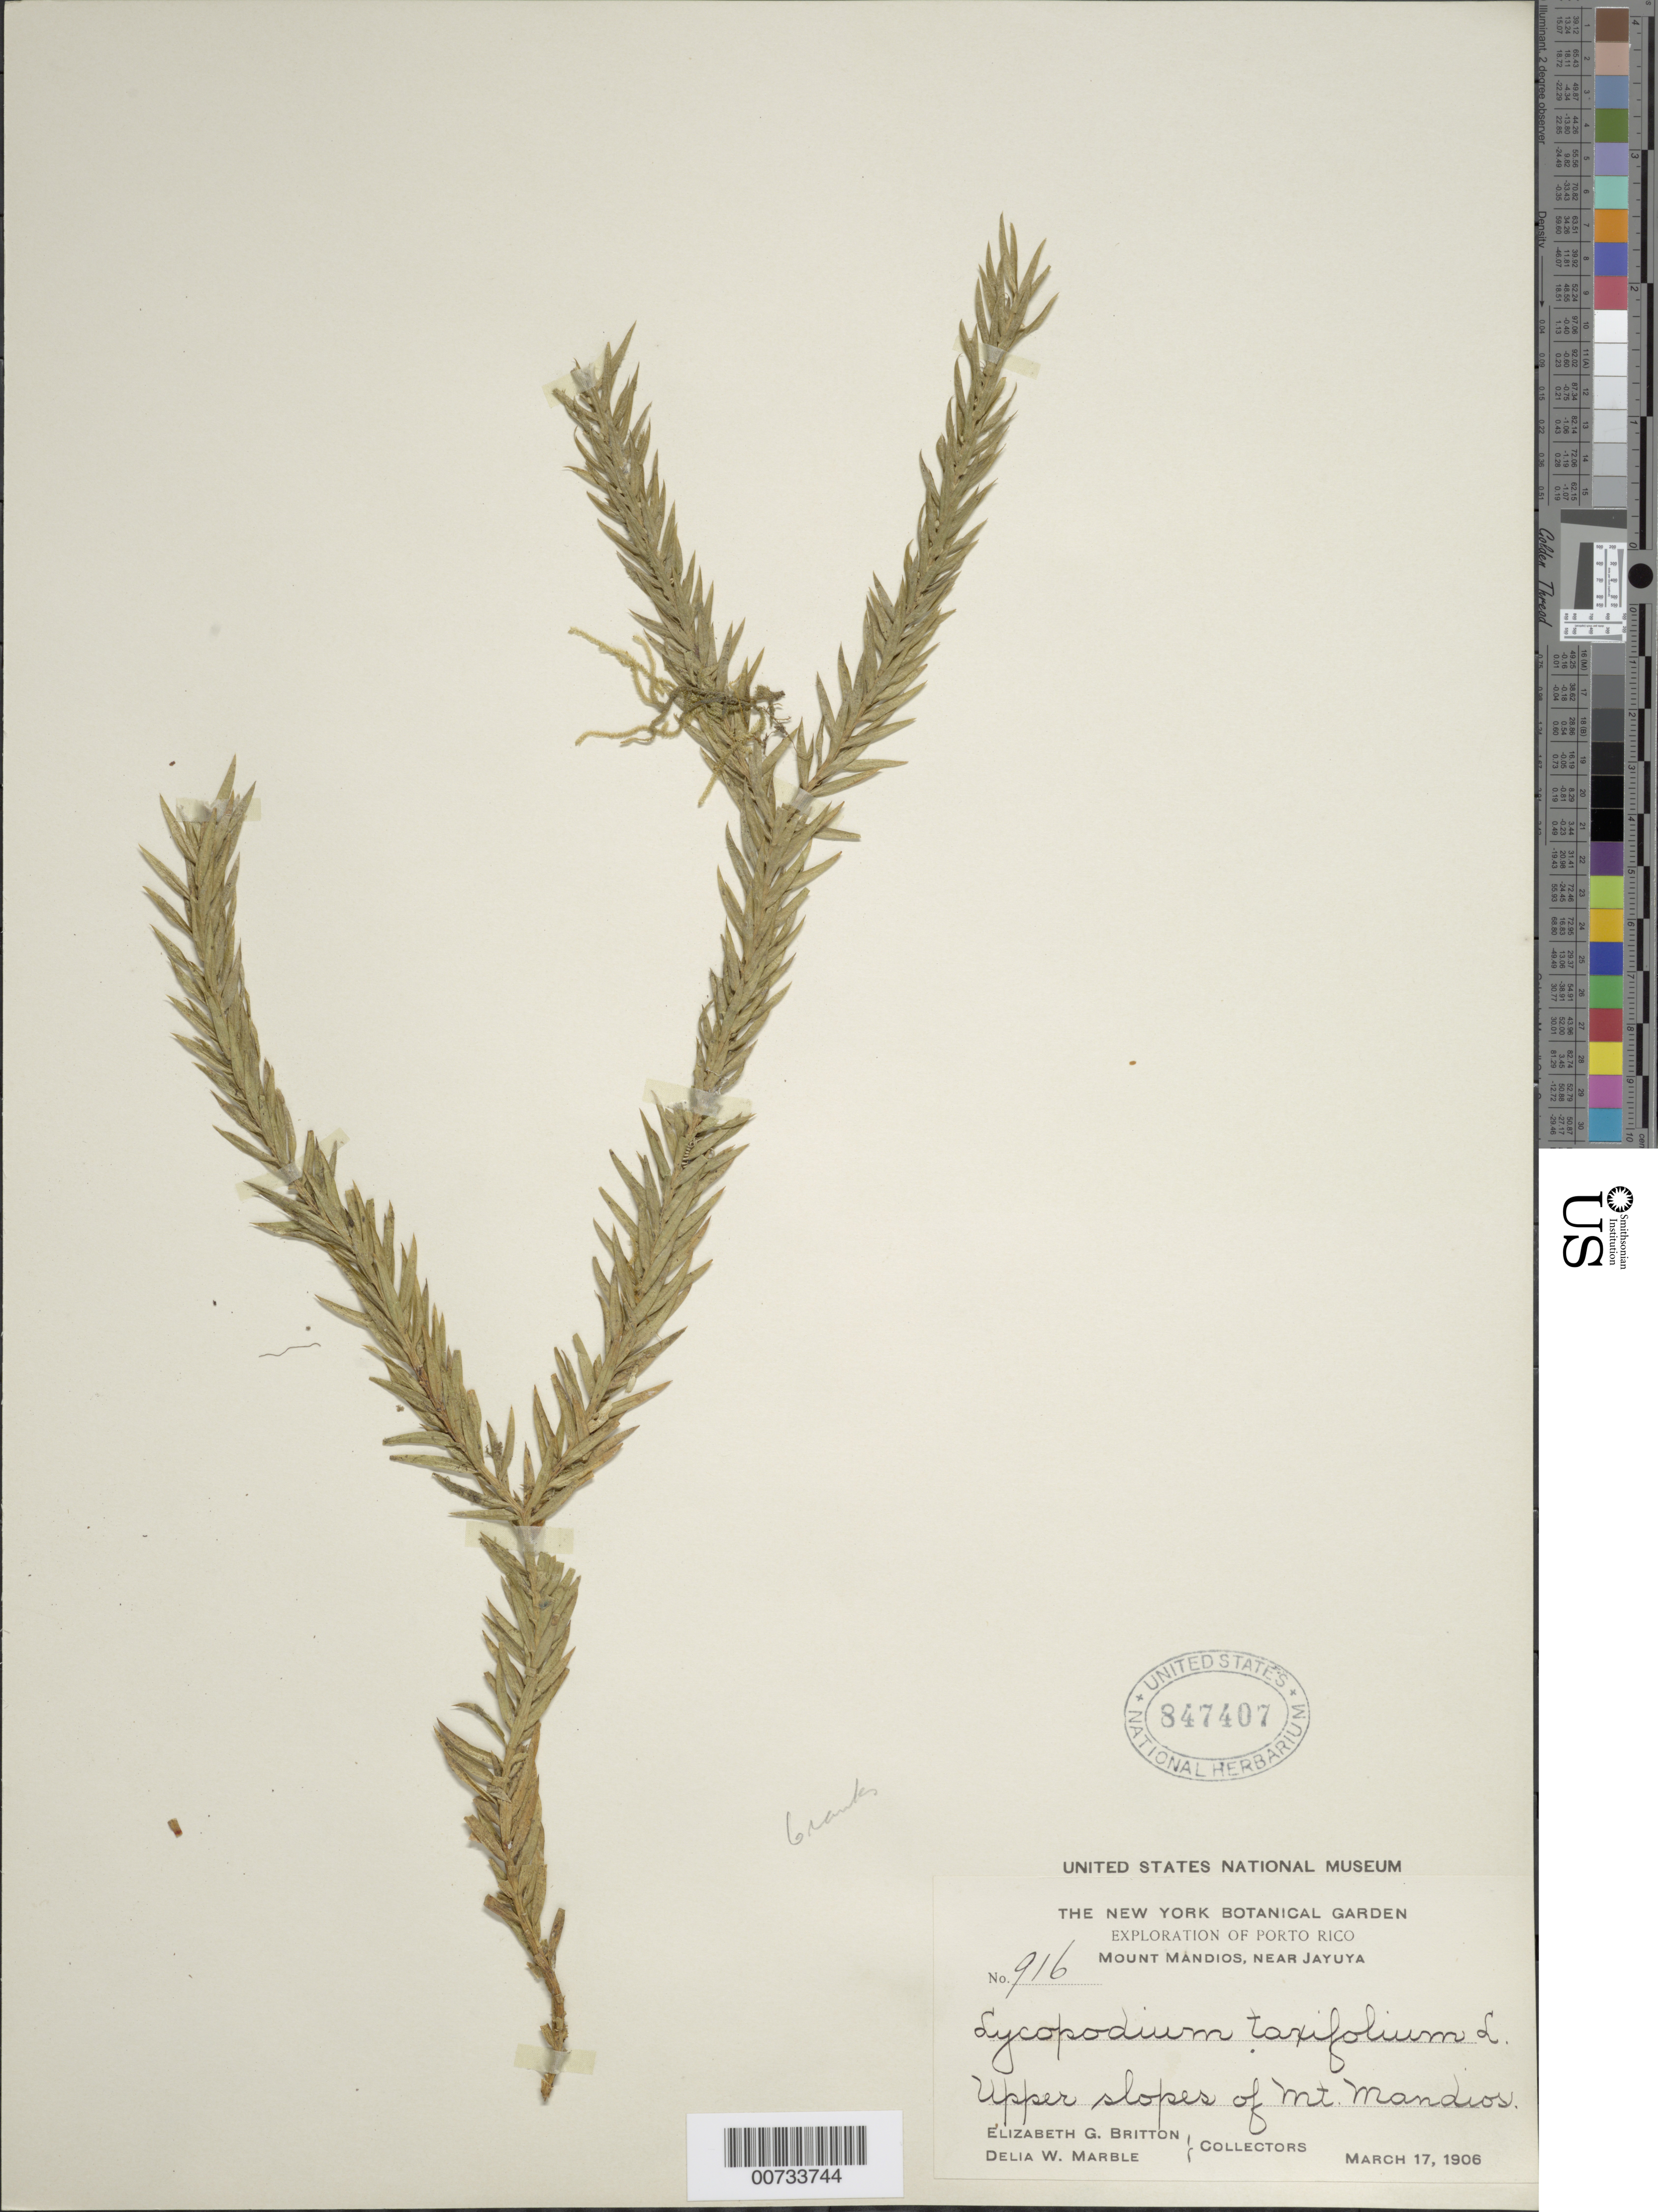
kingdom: Plantae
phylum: Tracheophyta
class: Lycopodiopsida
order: Lycopodiales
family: Lycopodiaceae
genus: Phlegmariurus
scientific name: Phlegmariurus taxifolius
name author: (Sw.) Á. Löve & D. Löve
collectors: E. G. Britton & D. W. Marble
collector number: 916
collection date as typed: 17 Mar 1906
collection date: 1906-03-17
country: Puerto Rico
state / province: Jayuya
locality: Mount Mandios, near Jayuya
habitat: Upper slopes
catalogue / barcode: US 847407